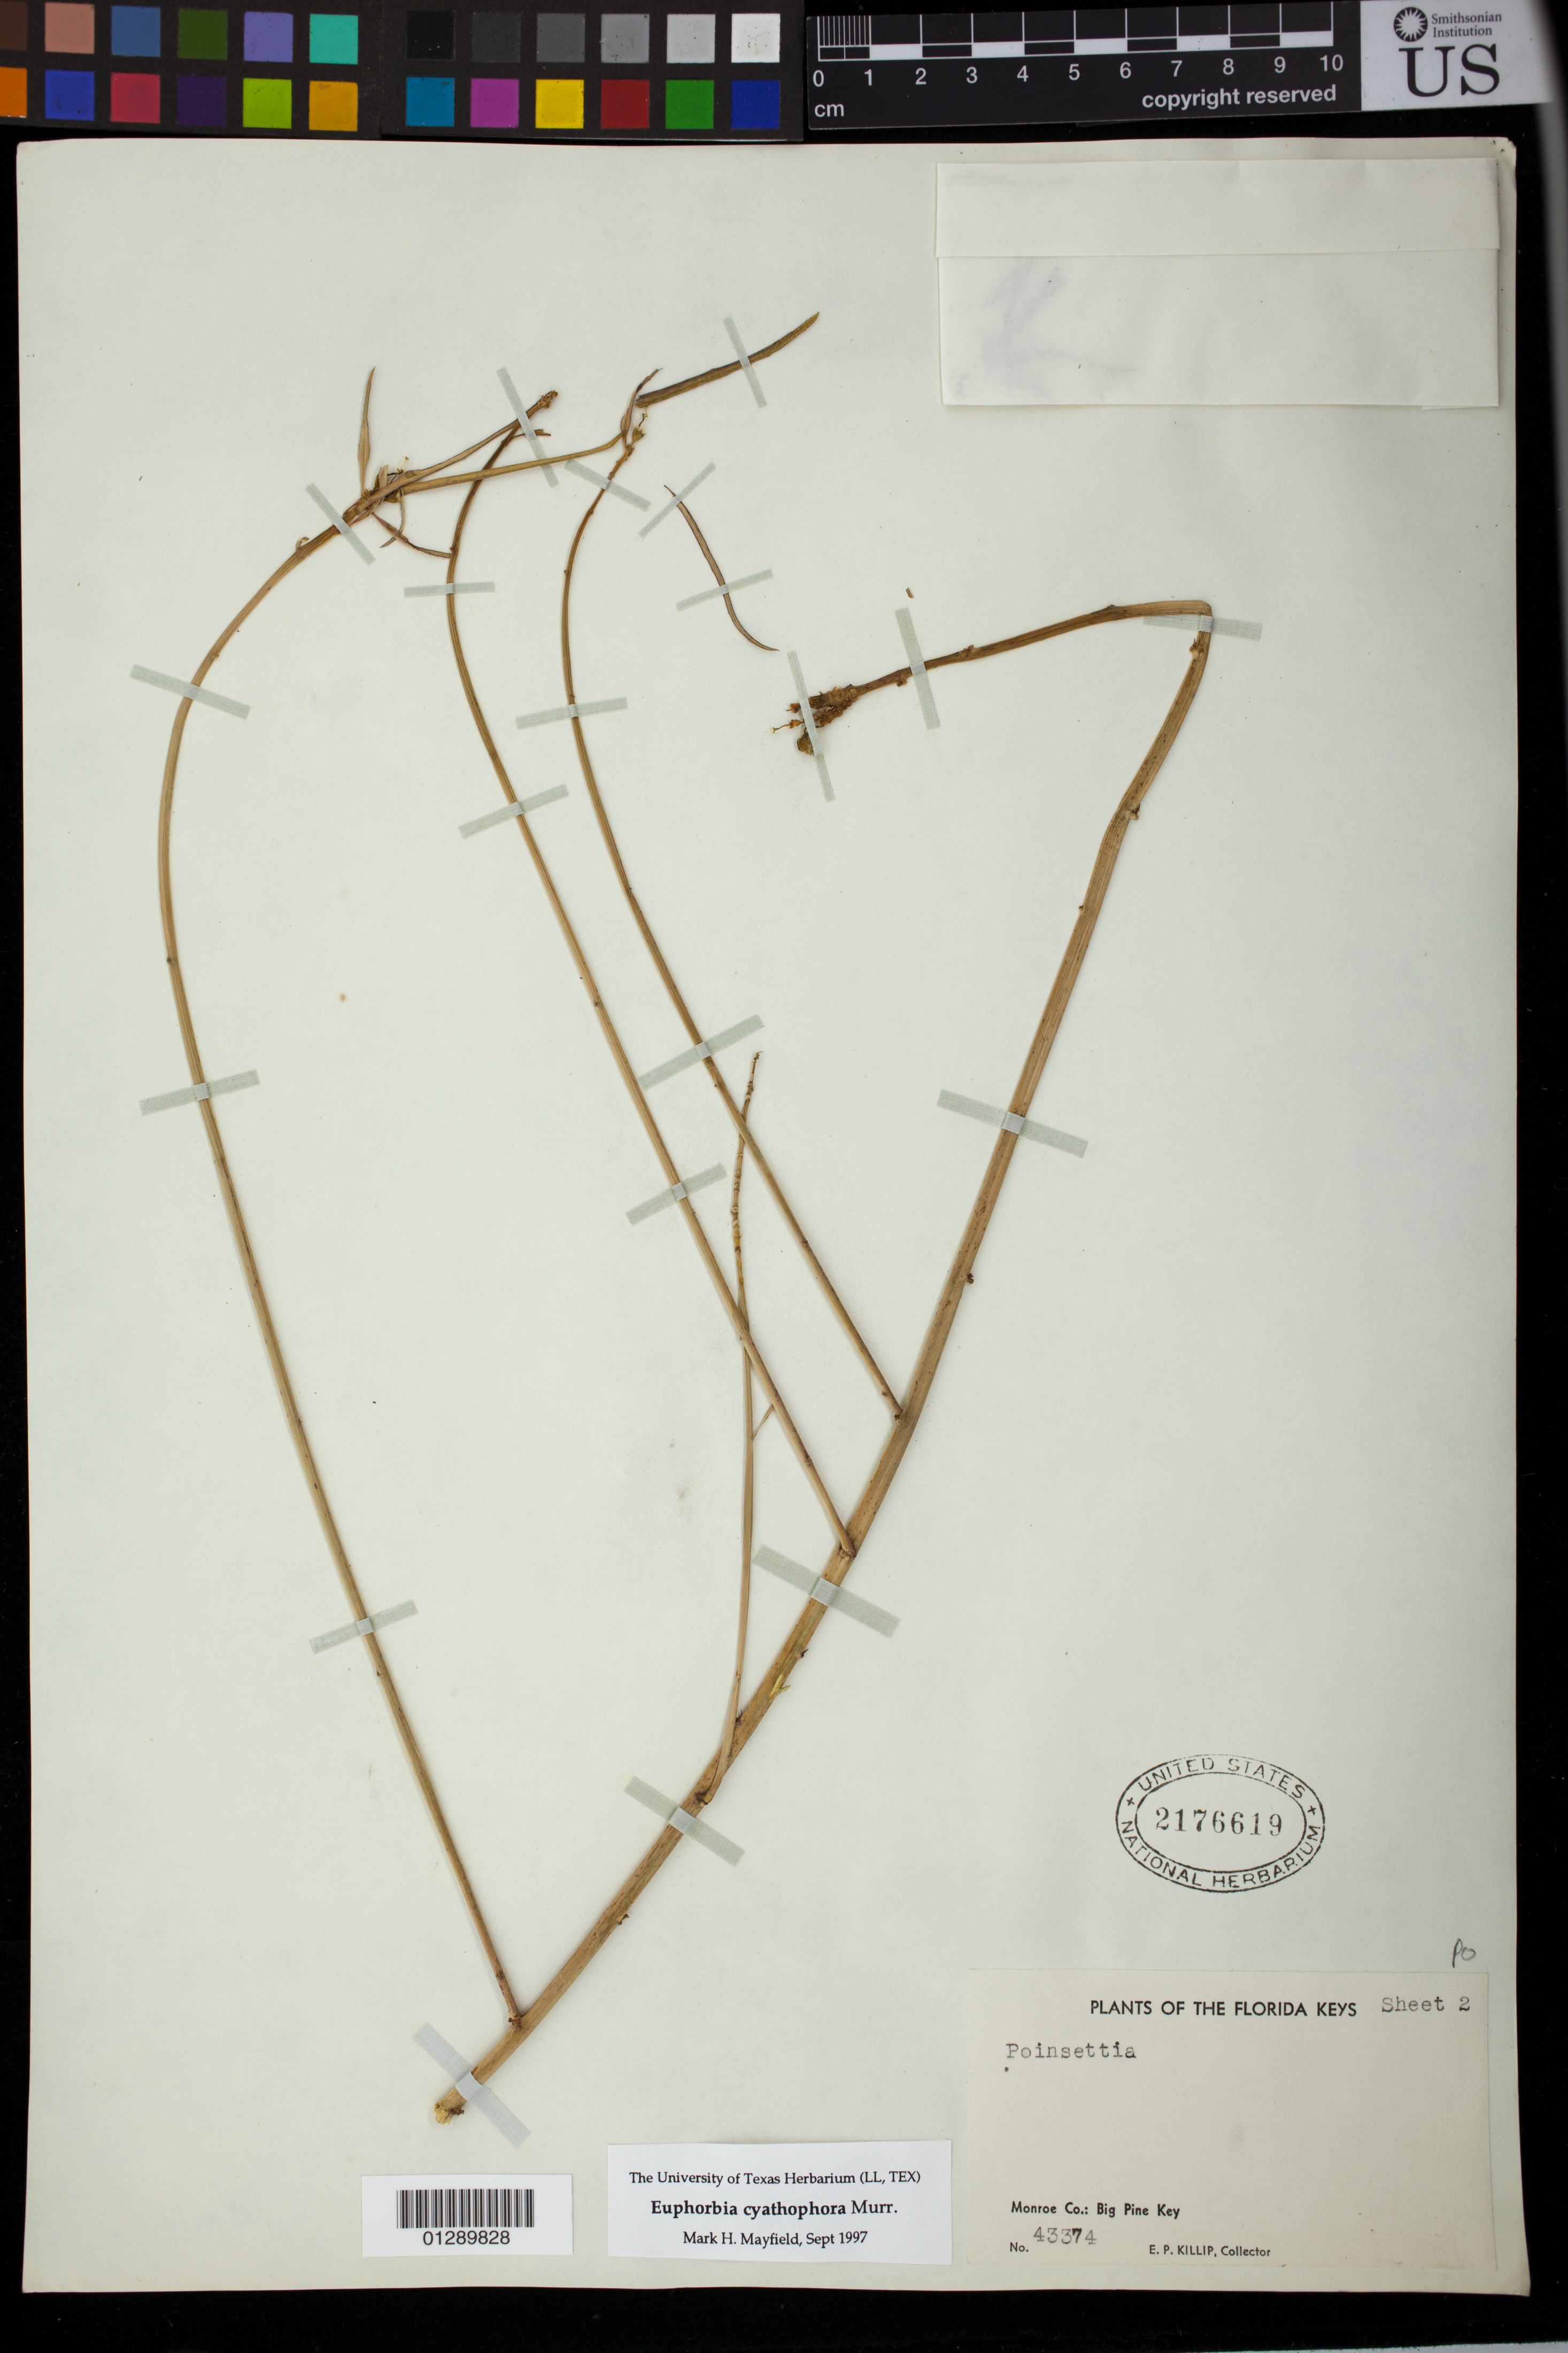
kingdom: Plantae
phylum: Tracheophyta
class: Magnoliopsida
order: Malpighiales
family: Euphorbiaceae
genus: Euphorbia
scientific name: Euphorbia heterophylla var. cyathophora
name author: (Murr.) Griseb.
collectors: E. P. Killip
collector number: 43374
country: United States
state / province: Florida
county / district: Monroe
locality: Big Pine Key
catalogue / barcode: US 2176619